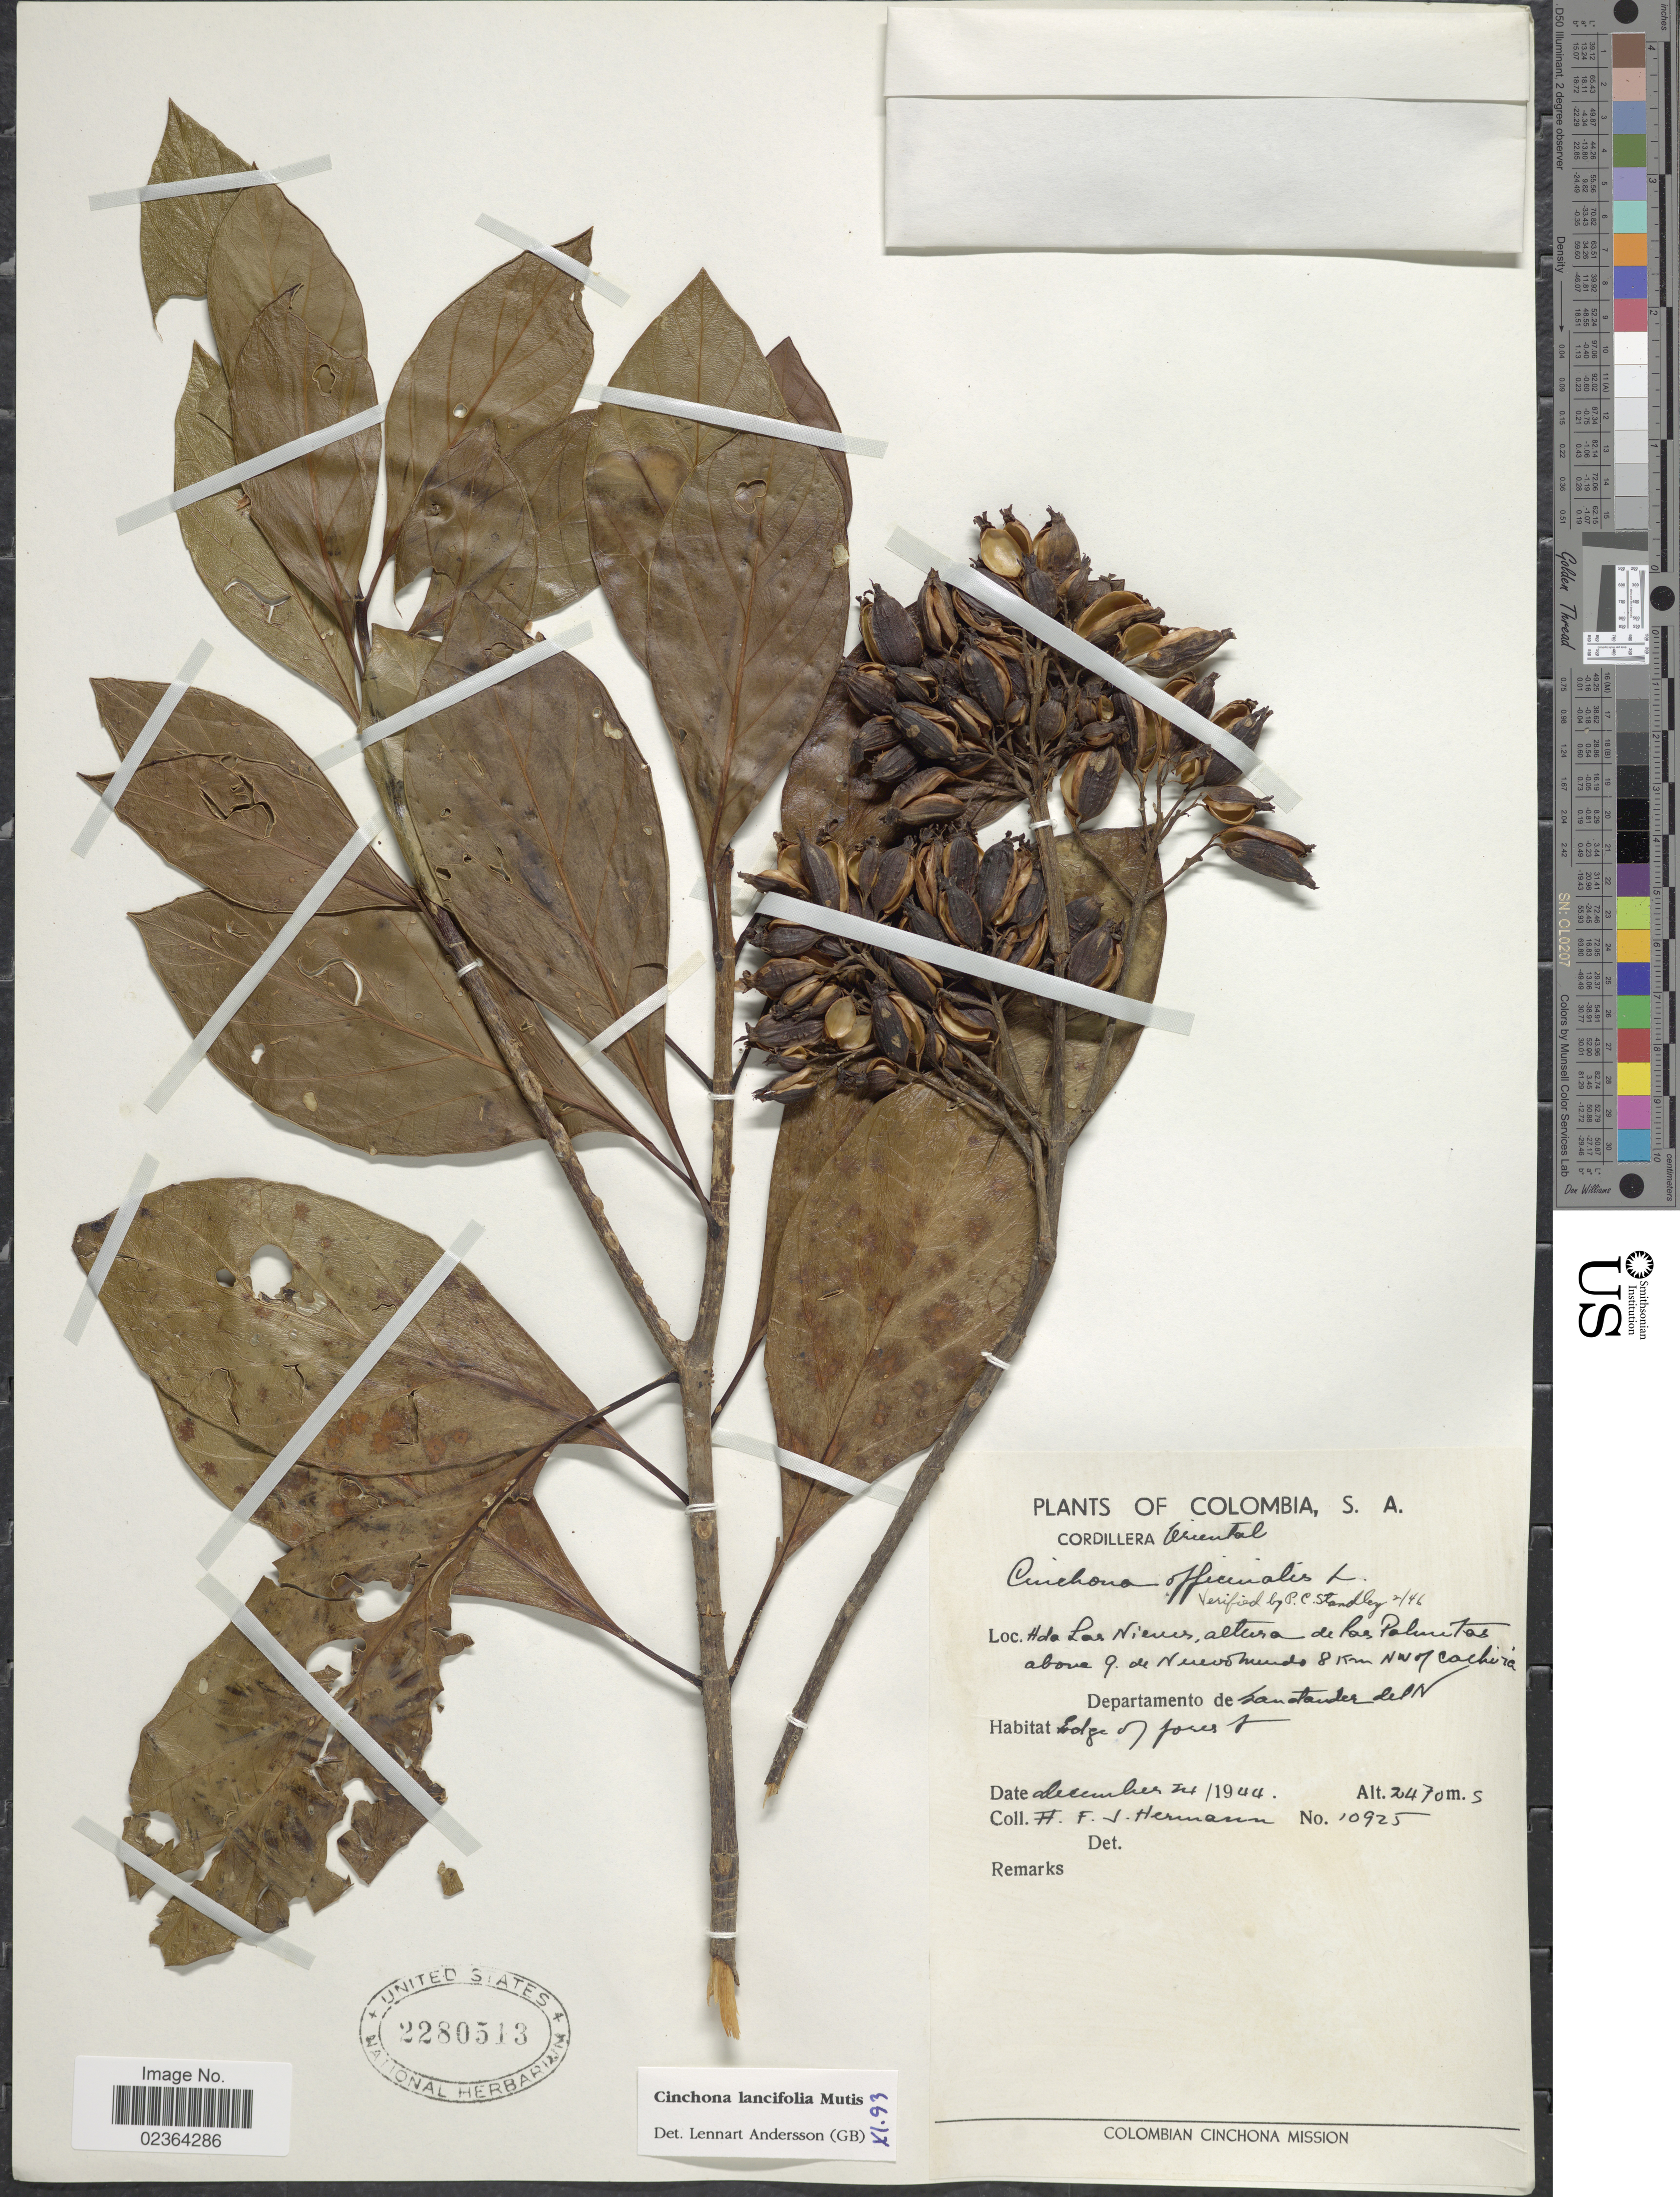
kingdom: Plantae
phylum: Tracheophyta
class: Magnoliopsida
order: Gentianales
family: Rubiaceae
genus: Cinchona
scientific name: Cinchona lancifolia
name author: Mutis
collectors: F. J. Hermann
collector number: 10925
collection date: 1944-12-24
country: Colombia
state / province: Norte de Santander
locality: Cordillera Oriental, Hota Lar Nueves, altura de los Palmitas above 9 de Nuevo humedo 8 km NW of Cachura, Departamento de Santander del N.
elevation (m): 2470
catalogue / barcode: US 2280513